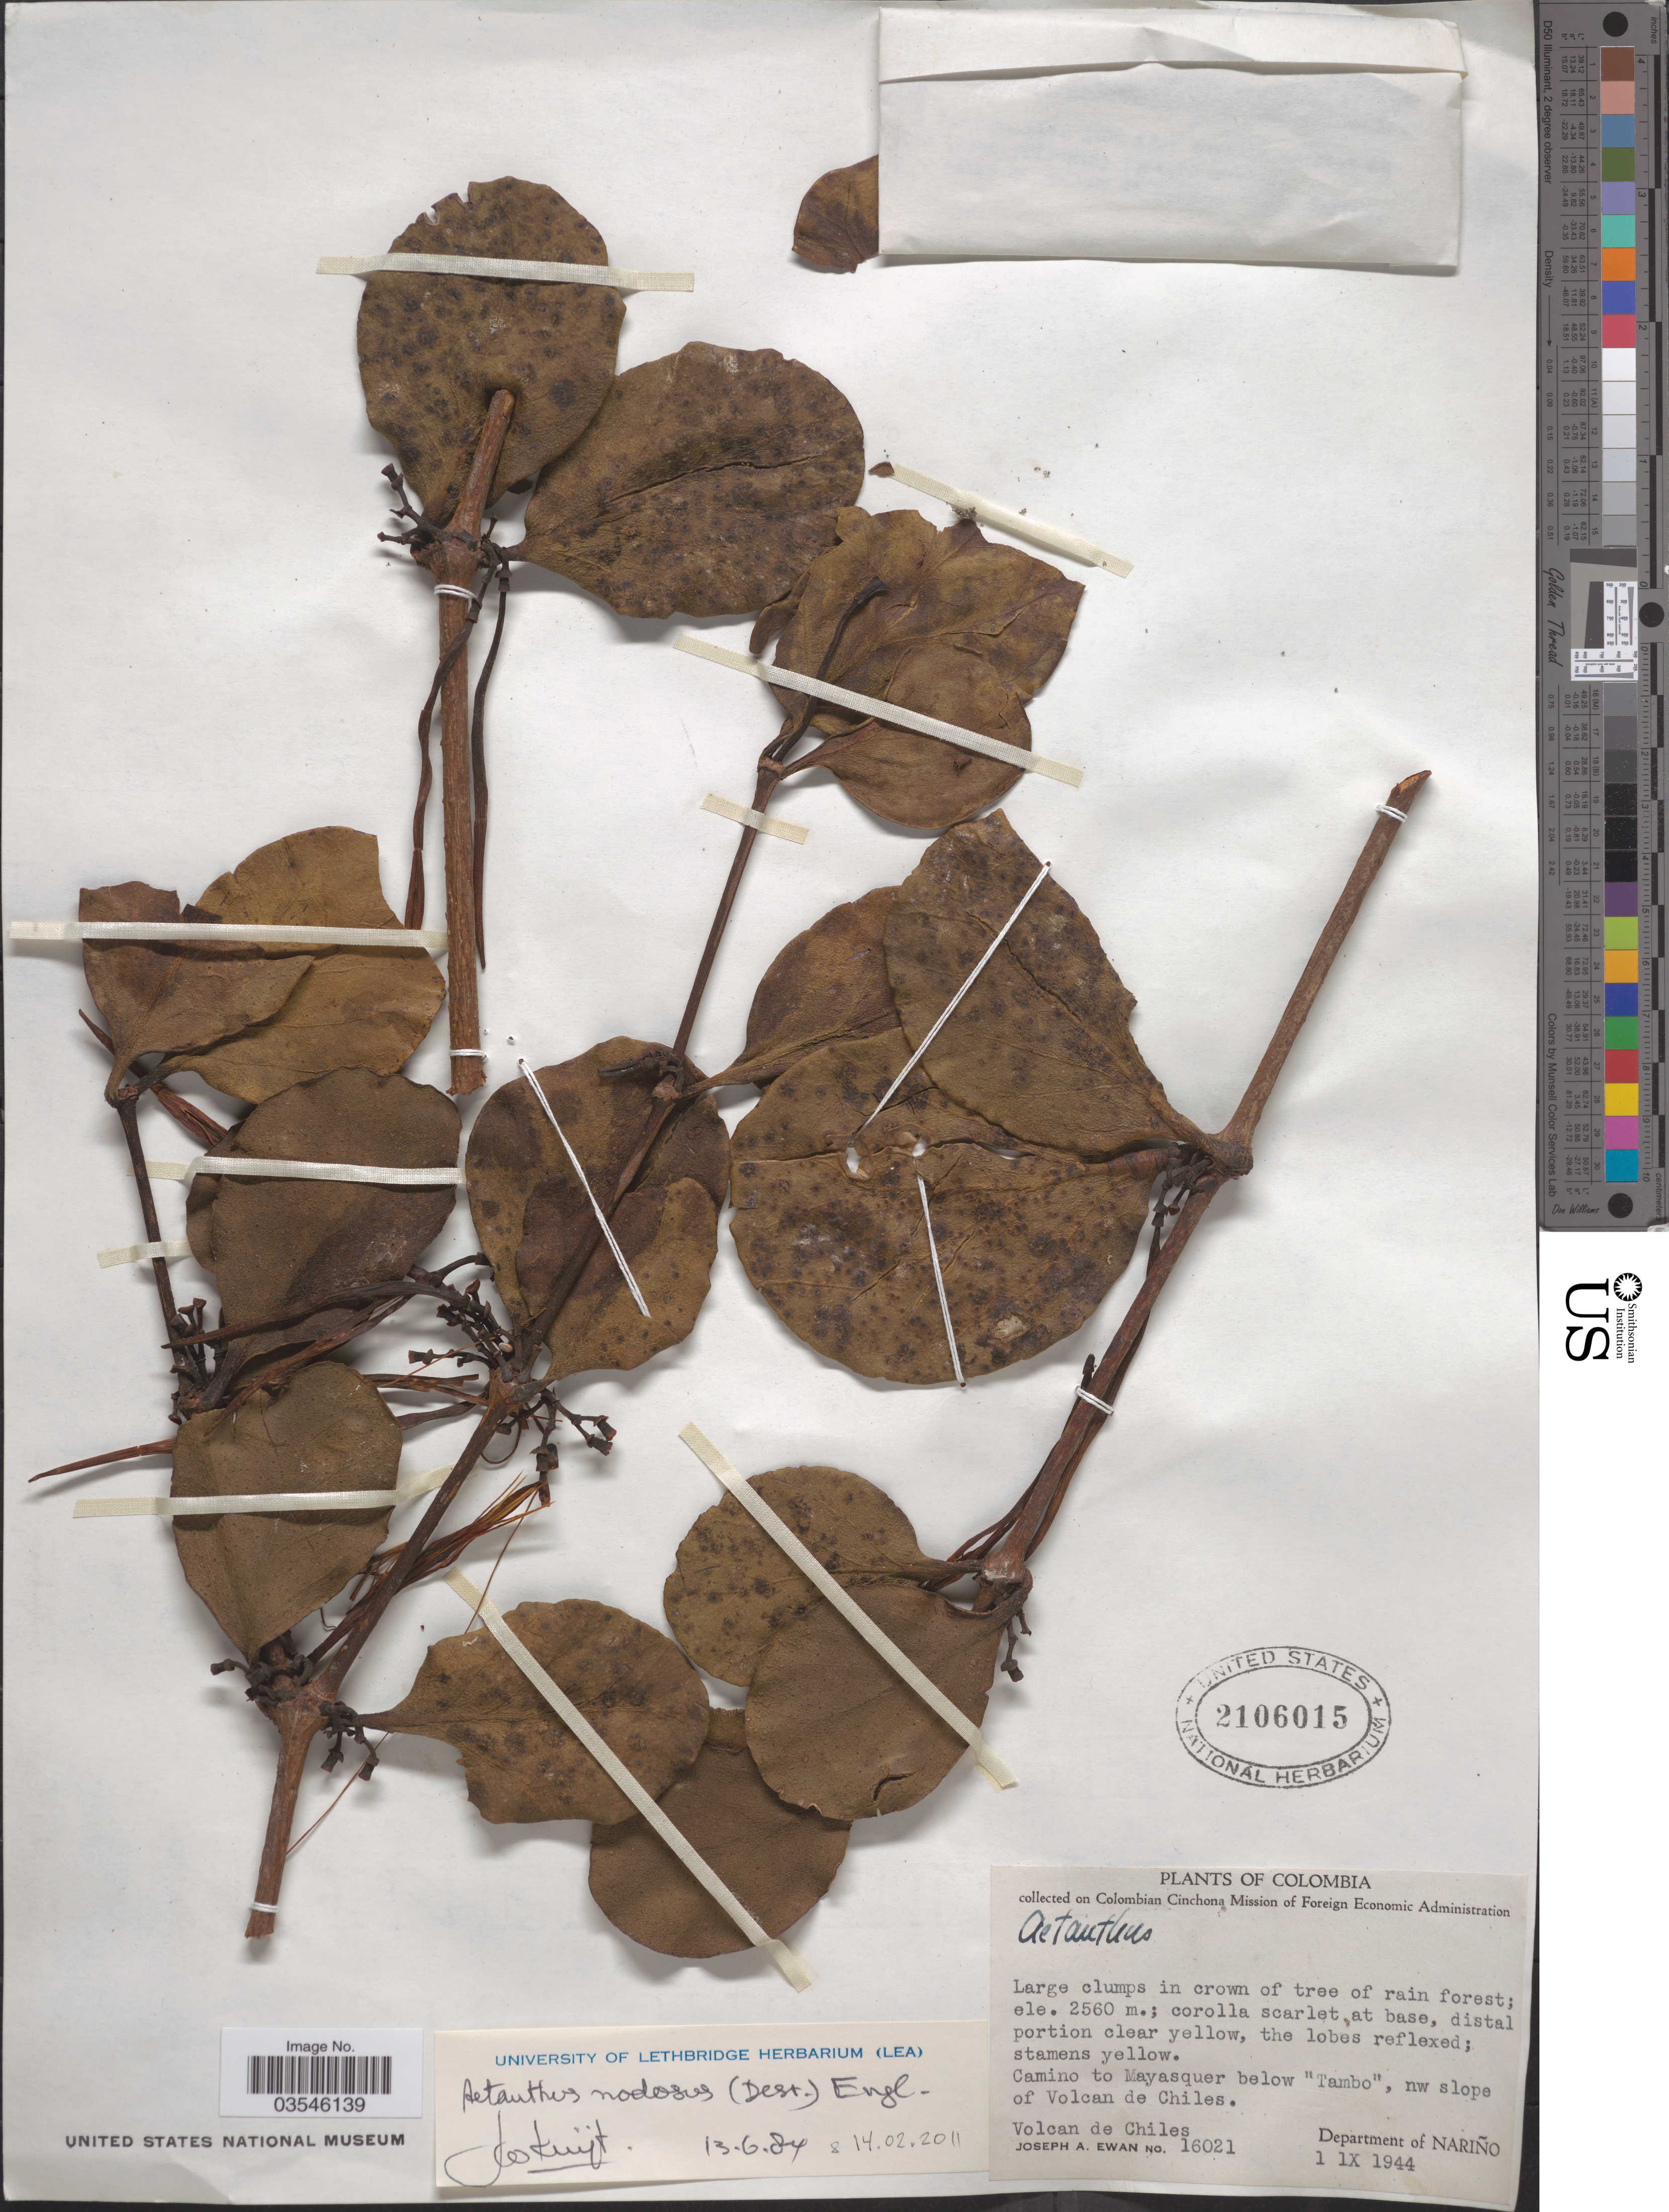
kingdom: Plantae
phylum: Tracheophyta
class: Magnoliopsida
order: Santalales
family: Loranthaceae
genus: Aetanthus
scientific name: Aetanthus nodosus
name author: (Desr.) Engl.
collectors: J. A. Ewan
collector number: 16021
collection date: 1944-09-01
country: Colombia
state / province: Nariño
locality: Camino to Mayasquer below "Tambo", nw slope of Volcan de Chiles. Volcan de Chiles. Department of Nariño.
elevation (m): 2560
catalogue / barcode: US 2106015